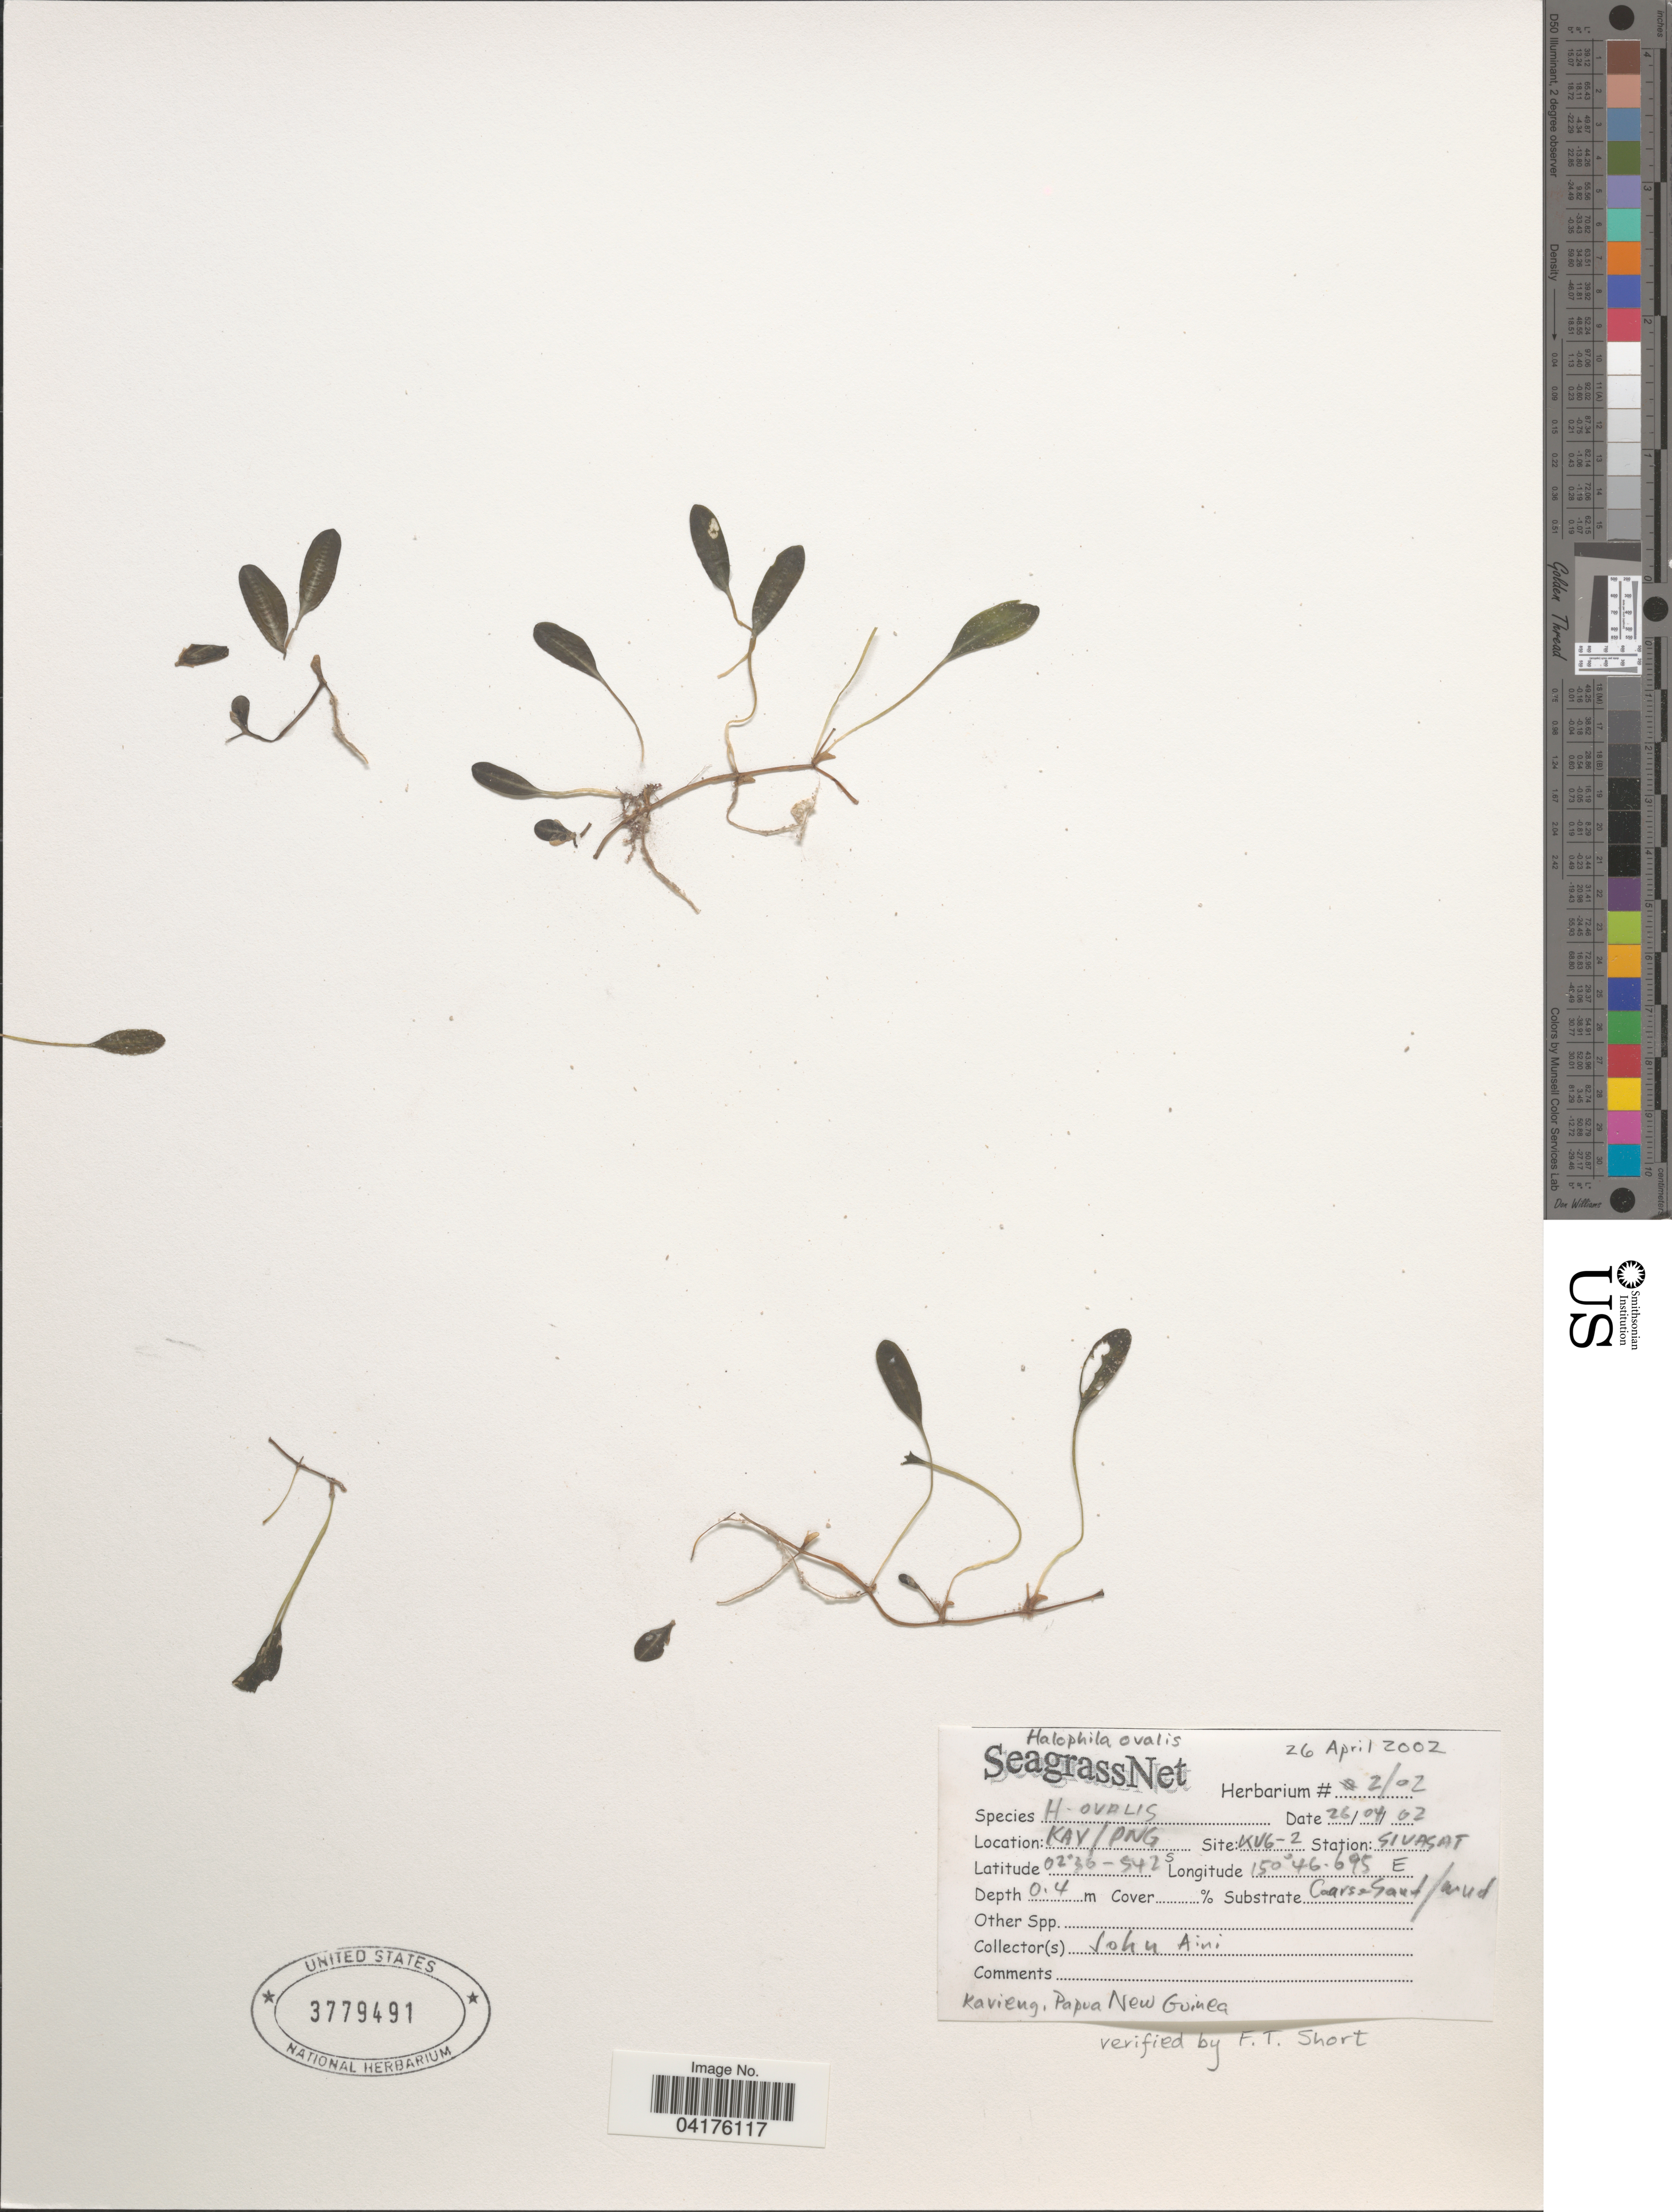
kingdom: Plantae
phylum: Tracheophyta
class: Liliopsida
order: Alismatales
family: Hydrocharitaceae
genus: Halophila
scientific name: Halophila ovalis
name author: (R. Br.) Hook. f.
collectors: J. Aini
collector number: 2/02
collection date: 2002-04-26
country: Papua New Guinea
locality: Kay. Site: KV6-2. Station: Sivasat. Kavieng.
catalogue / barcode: US 3779491